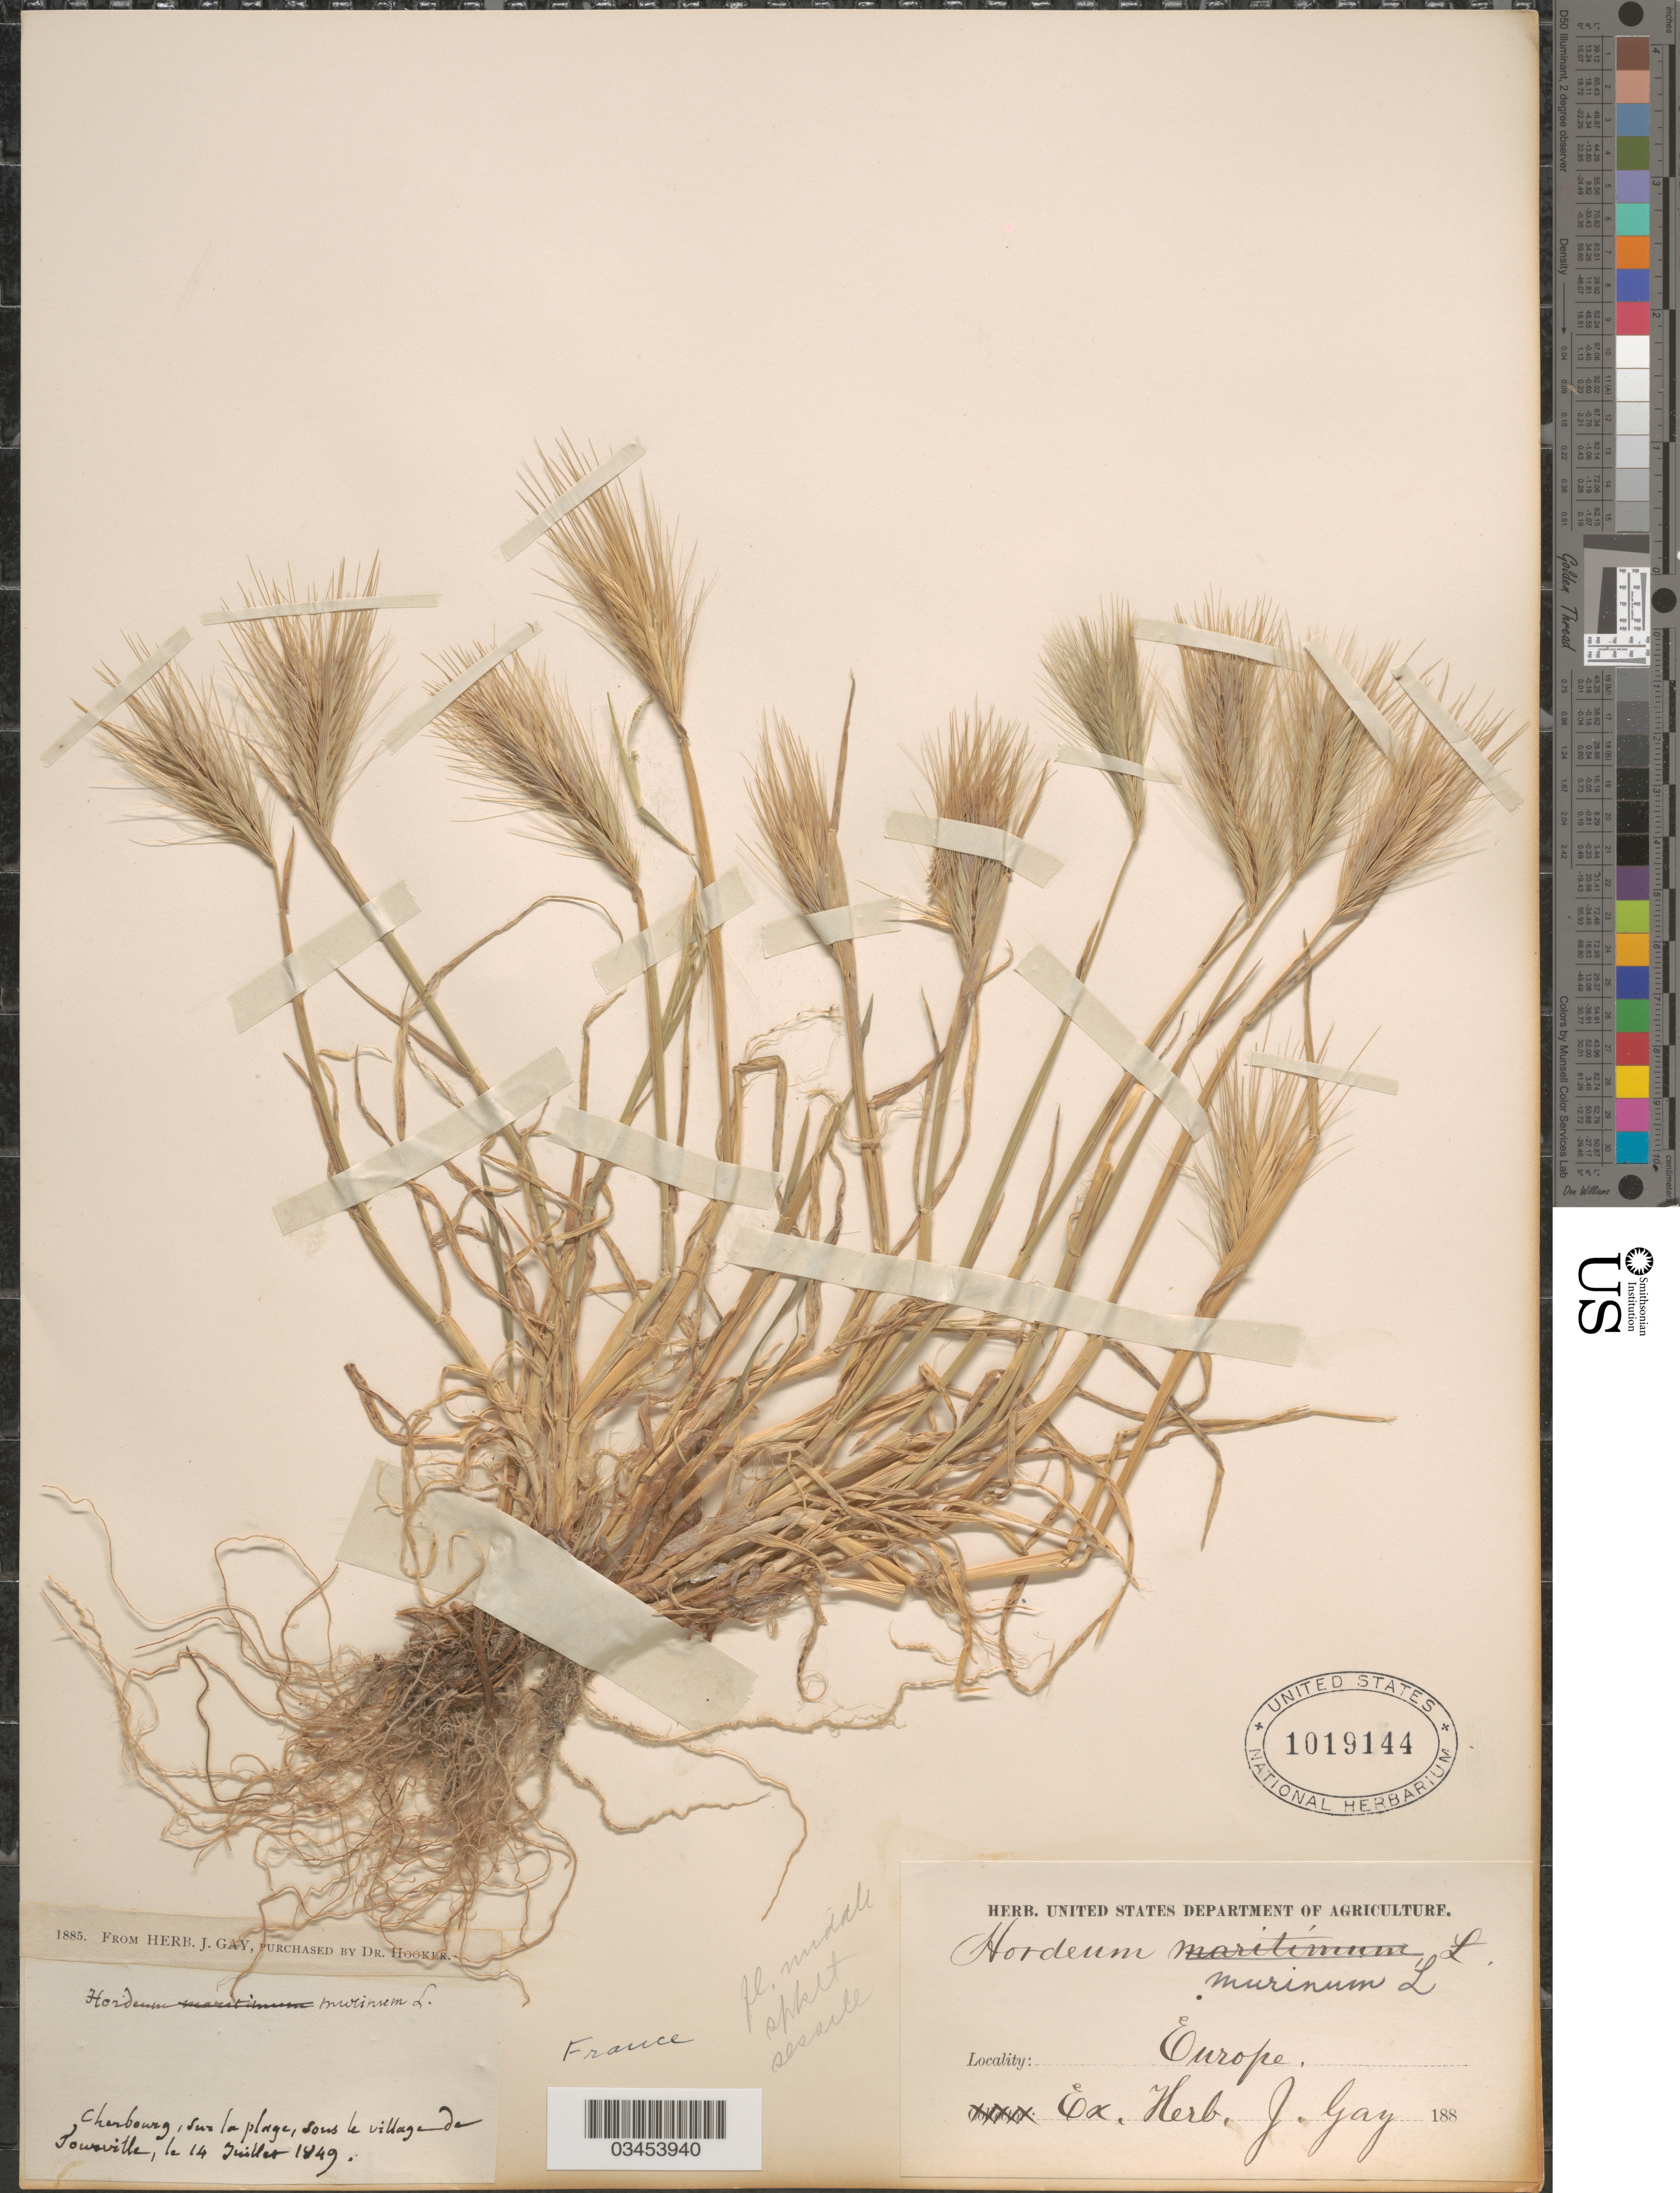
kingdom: Plantae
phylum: Tracheophyta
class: Liliopsida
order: Poales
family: Poaceae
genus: Hordeum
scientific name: Hordeum murinum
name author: L.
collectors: J. Gay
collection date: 1849-07-14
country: France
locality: Cherbourg, sur la plage, sous le village de Tourville.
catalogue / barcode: US 1019144